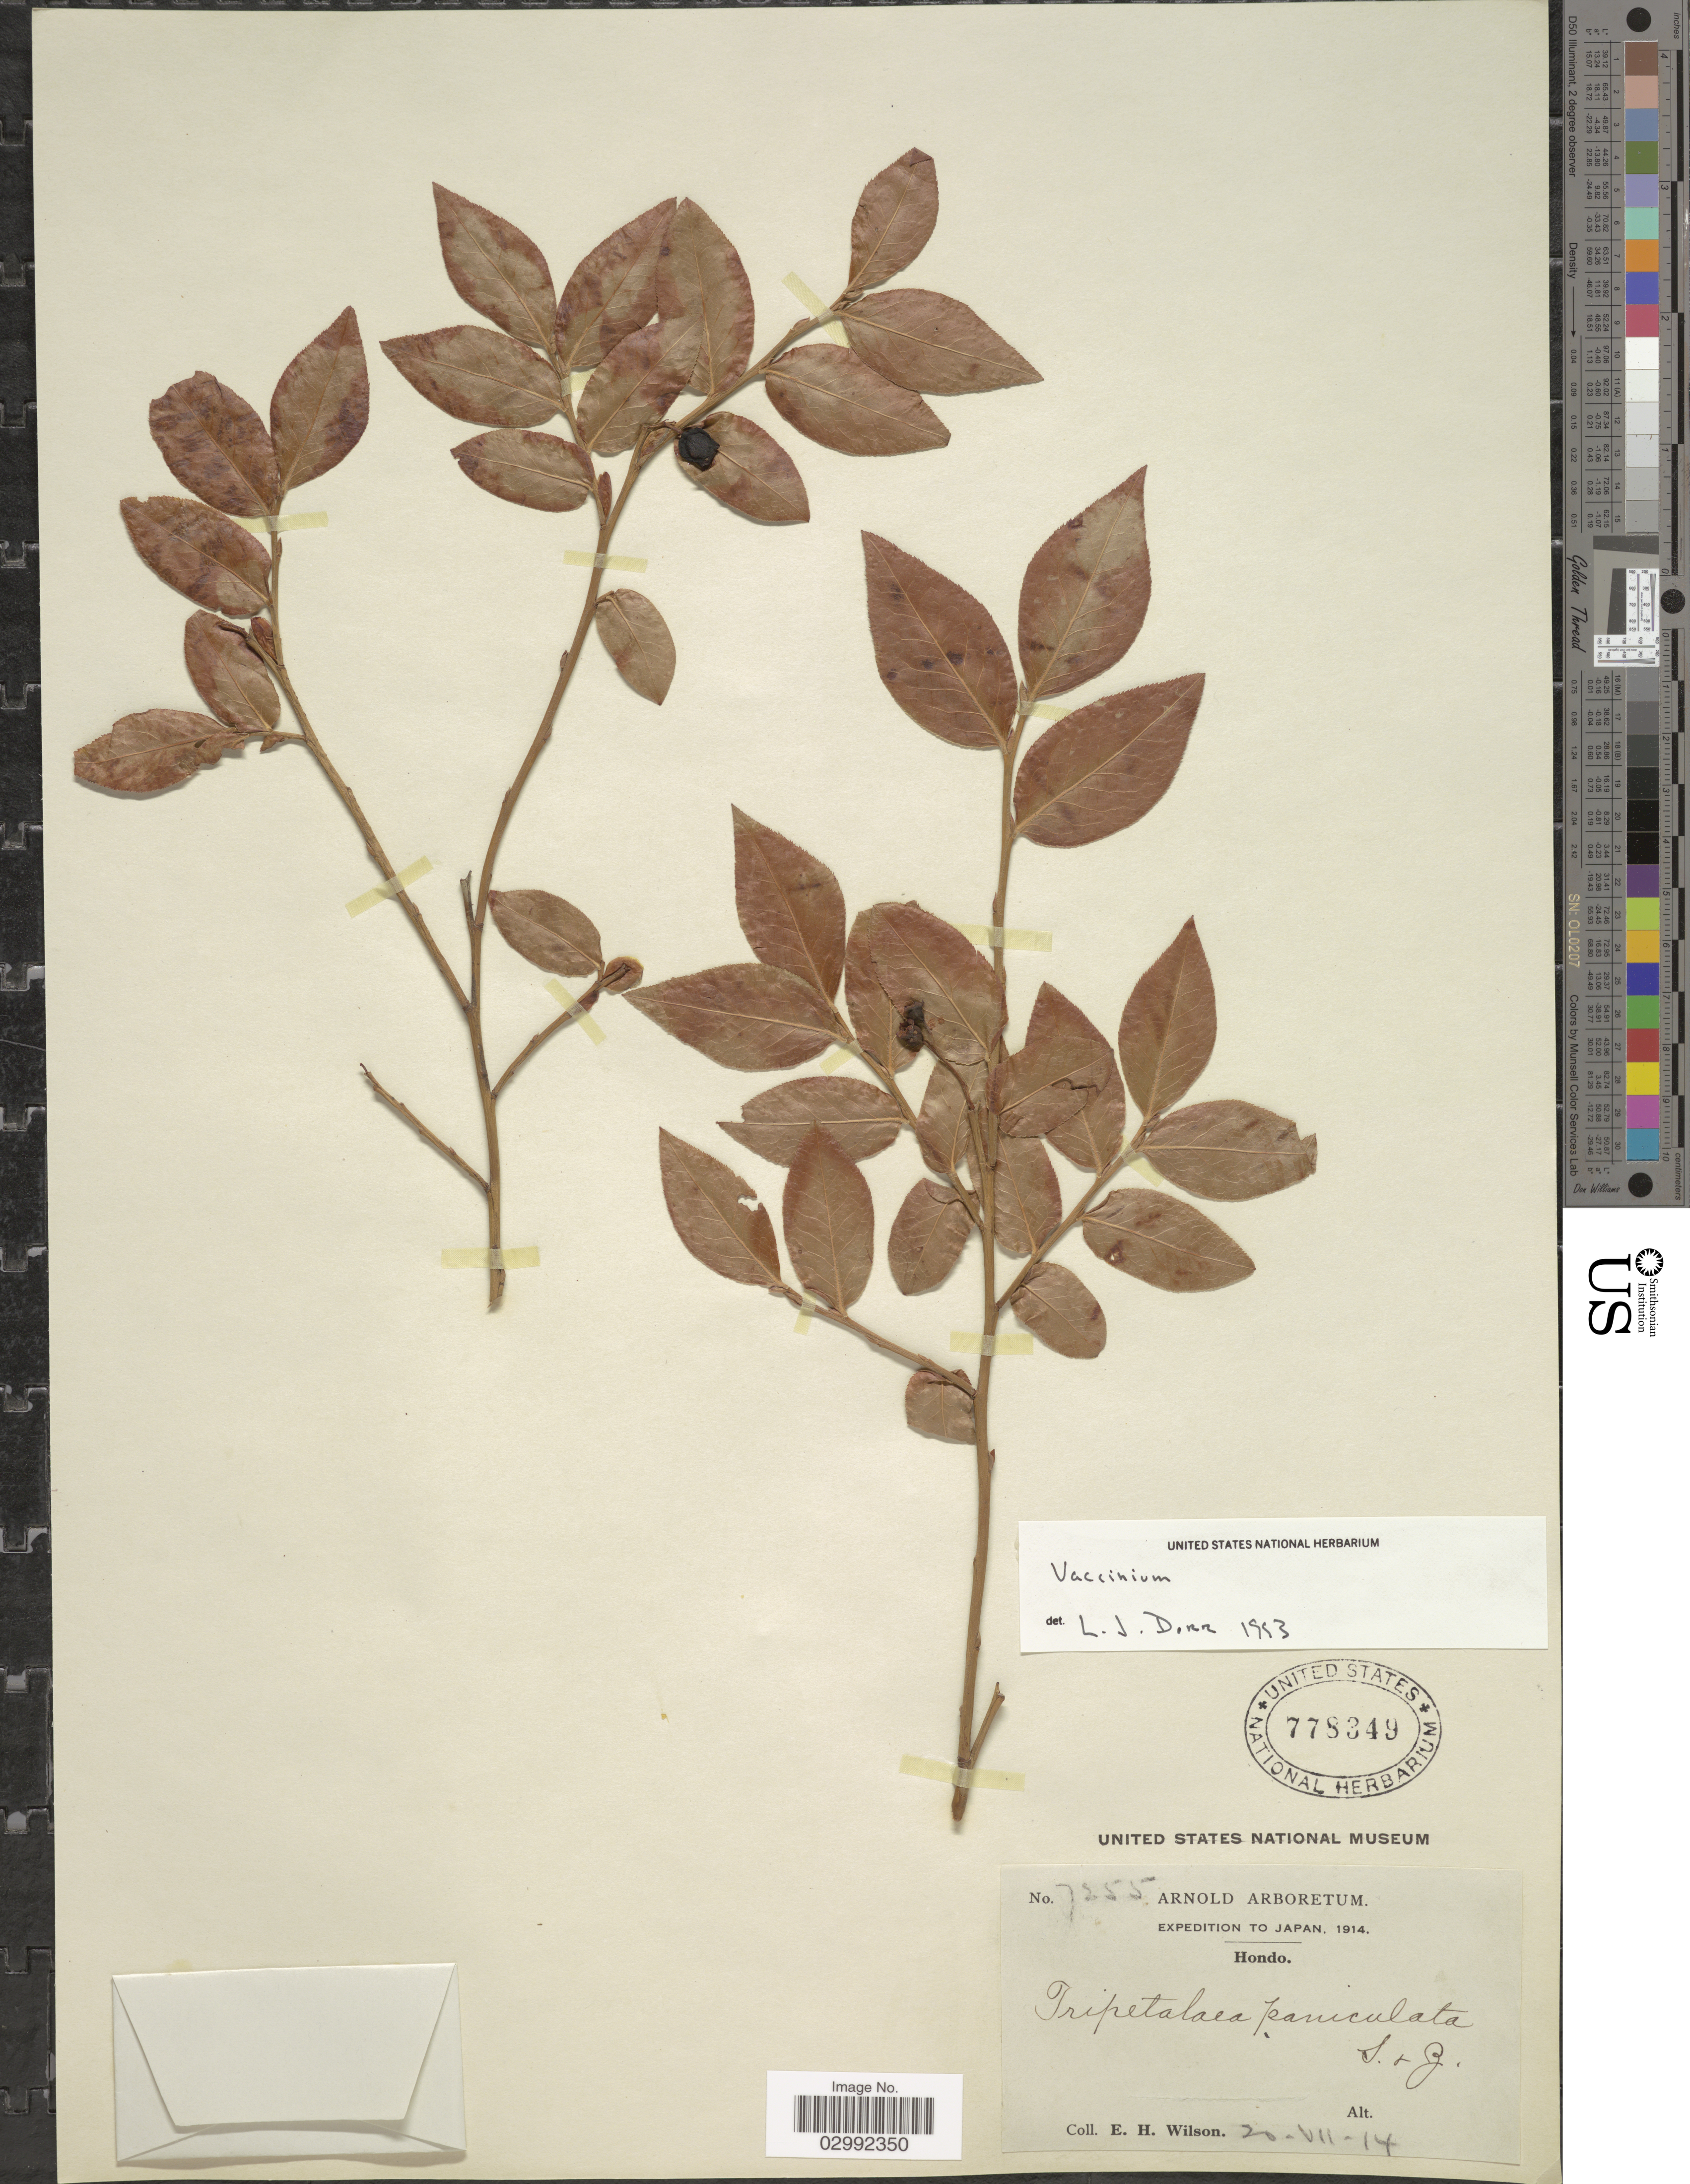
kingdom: Plantae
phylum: Tracheophyta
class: Magnoliopsida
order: Ericales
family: Ericaceae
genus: Vaccinium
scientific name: Vaccinium sp.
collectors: E. Wilson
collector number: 7255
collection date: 1914-07-20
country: Japan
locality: Hondo.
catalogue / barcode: US 778349